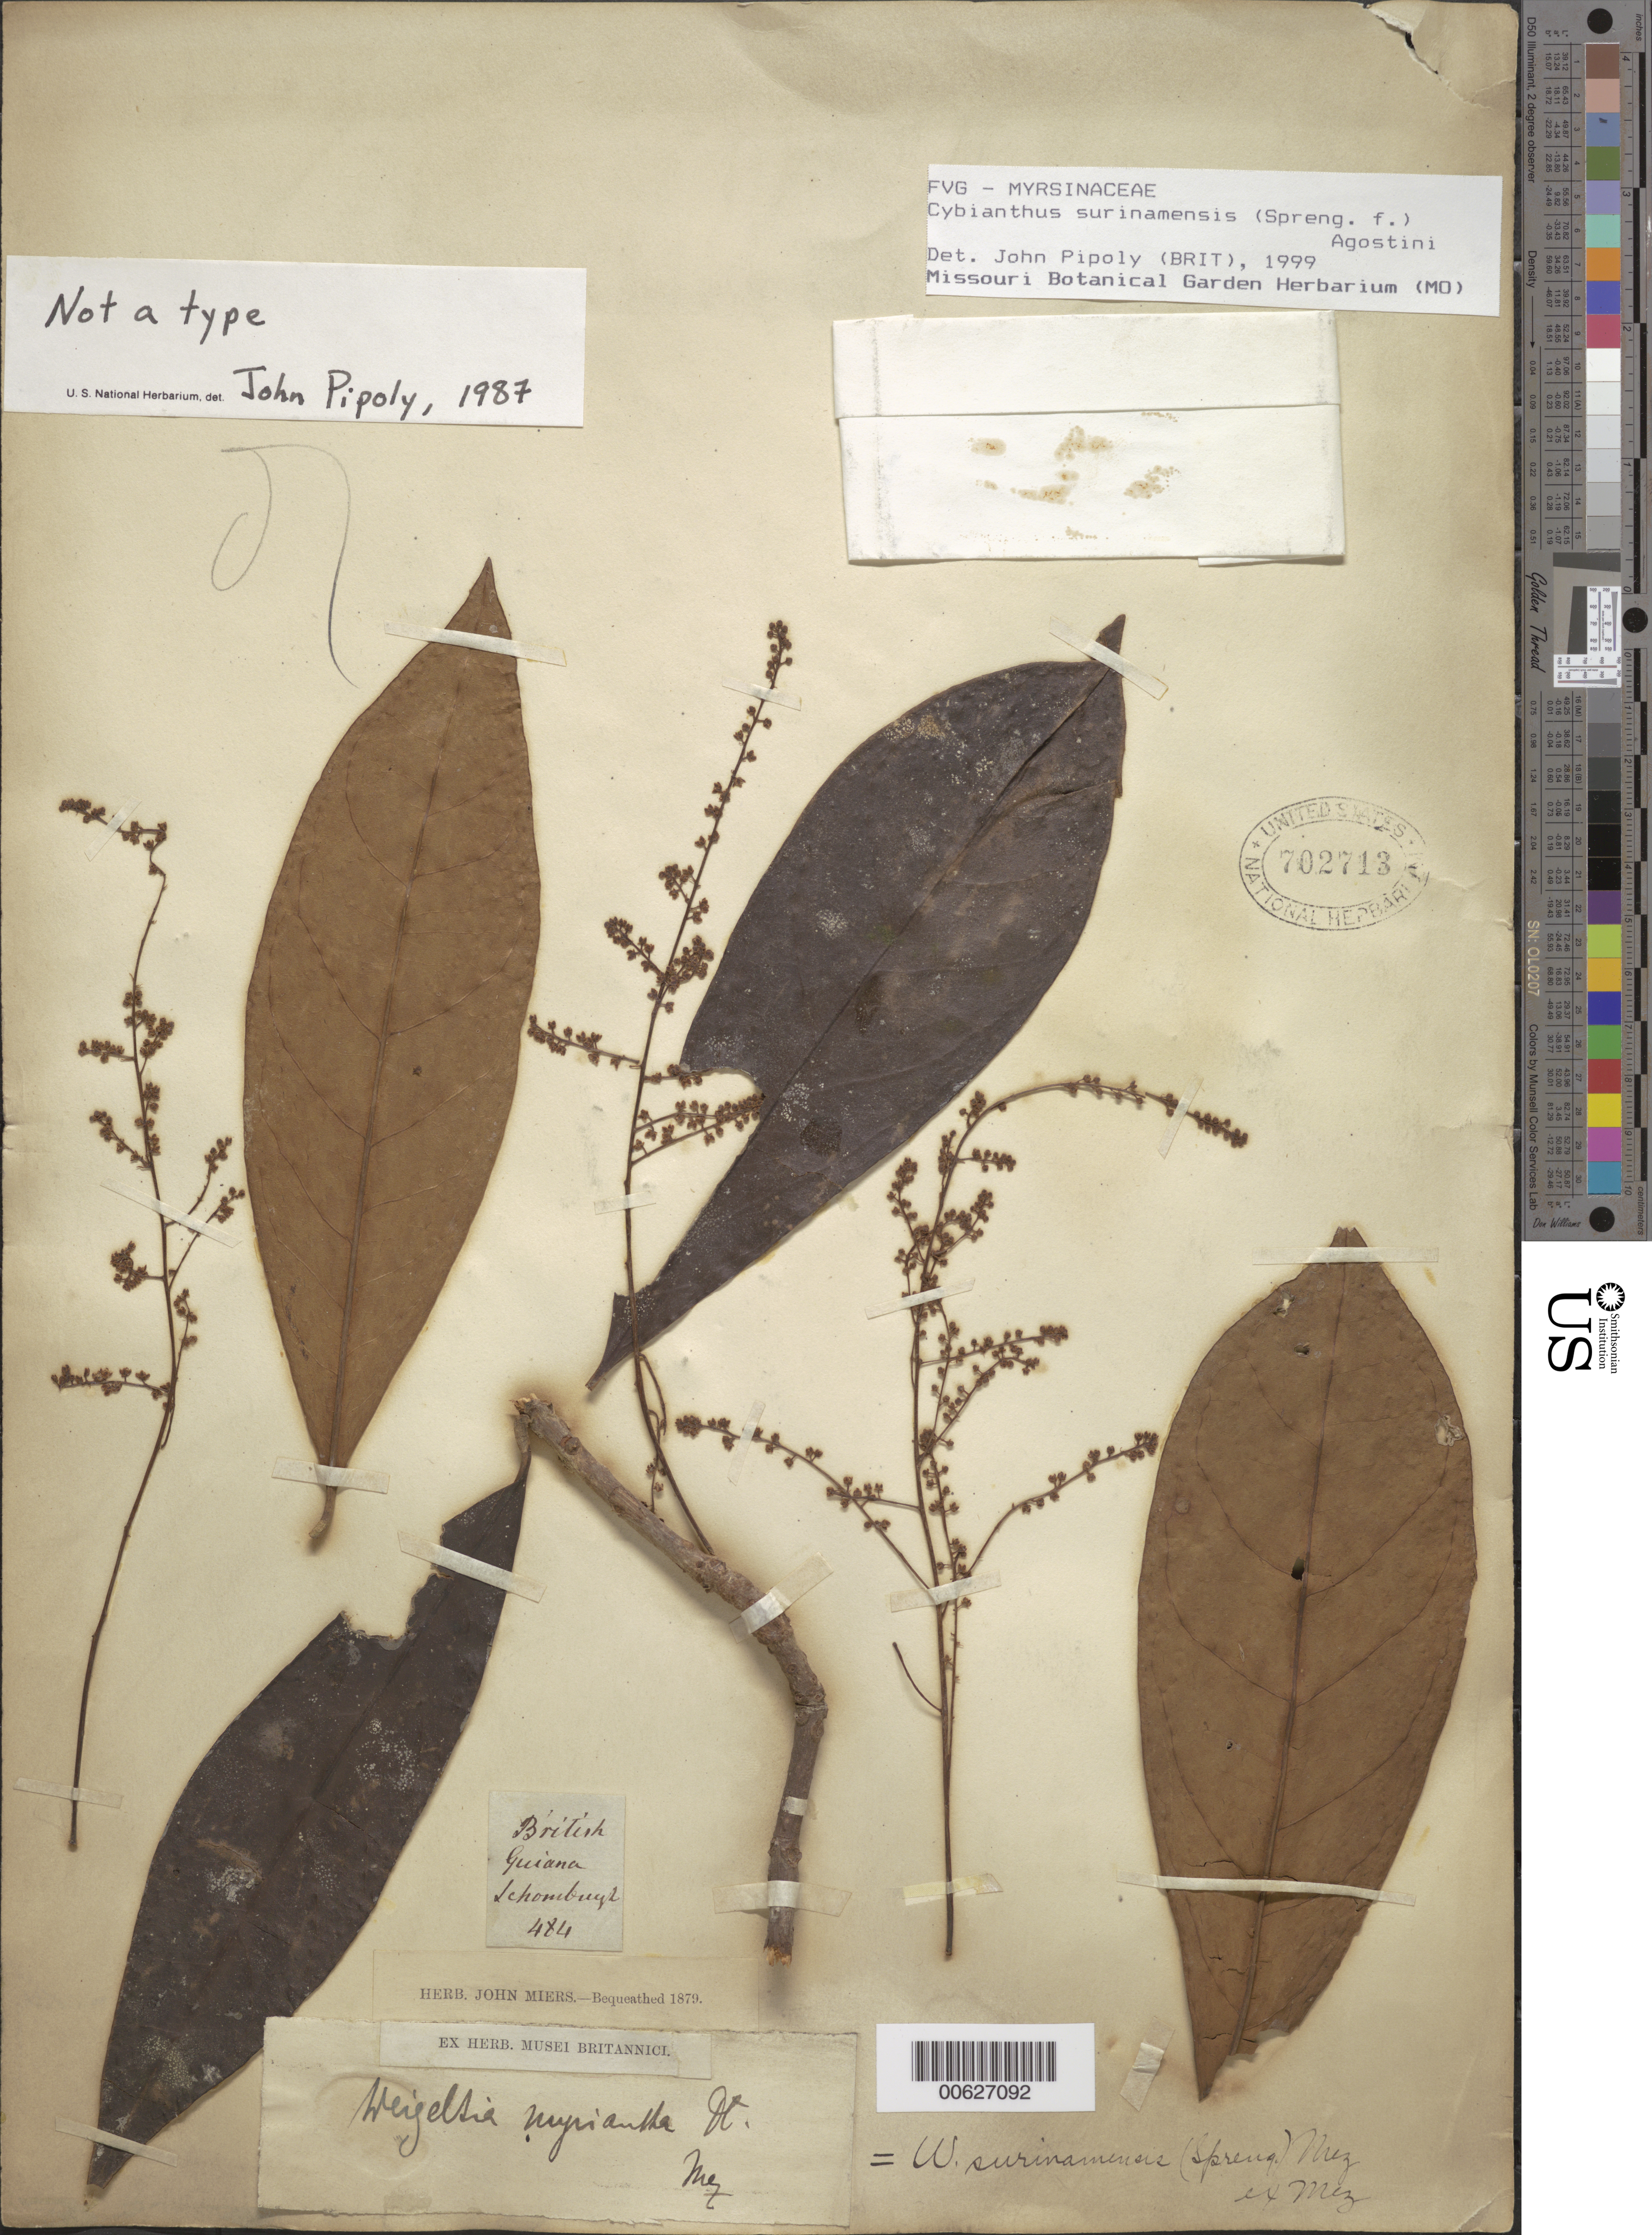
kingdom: Plantae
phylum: Tracheophyta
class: Magnoliopsida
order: Ericales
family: Primulaceae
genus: Cybianthus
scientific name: Cybianthus surinamensis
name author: (Spreng.) G. Agostini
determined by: Pipoly, J. J., III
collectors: R. H. Schomburgk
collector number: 484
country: Guyana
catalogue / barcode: US 702713